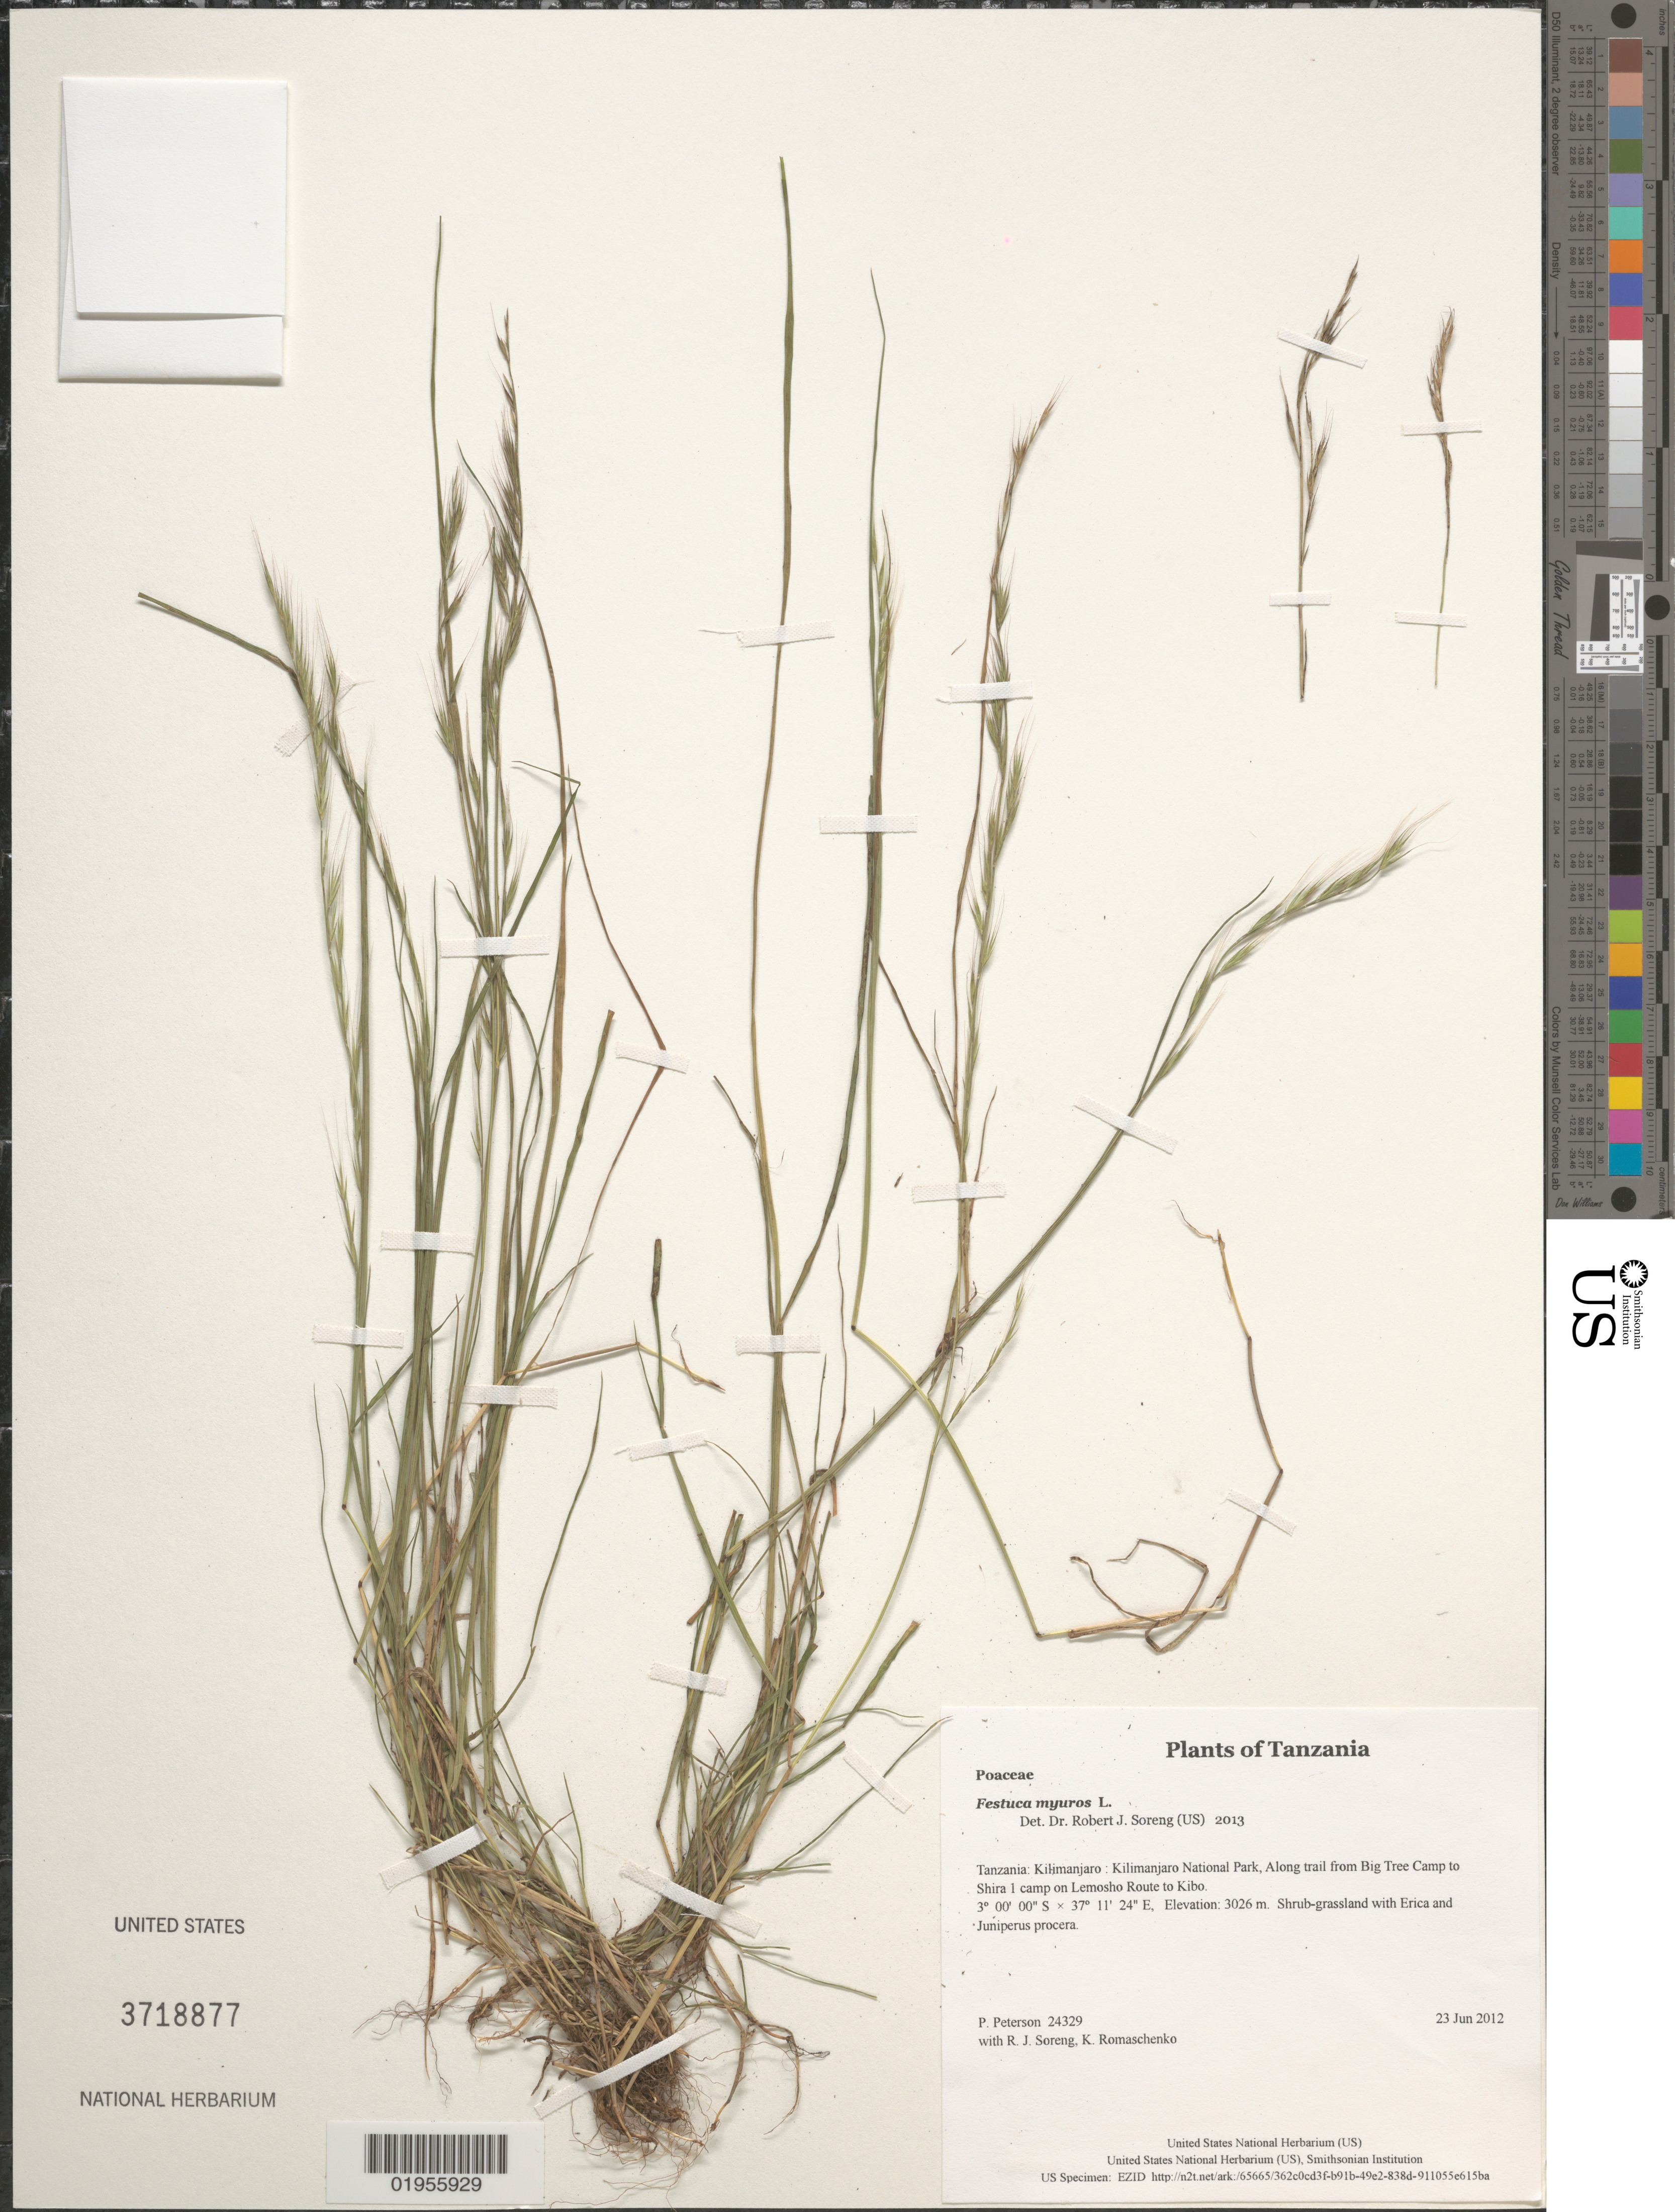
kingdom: Plantae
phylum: Tracheophyta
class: Liliopsida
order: Poales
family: Poaceae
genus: Festuca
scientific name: Festuca myuros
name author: L.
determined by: Soreng, Robert J., Research Associate (BOT), Smithsonian Institution - National Museum of Natural History (UNITED STATES)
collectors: P. M. Peterson, R. J. Soreng & K. Romaschenko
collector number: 24329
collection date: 2012-06-23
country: Tanzania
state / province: Kilimanjaro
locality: Kilimanjaro National Park, Along trail from Big Tree Camp to Shira 1 camp on Lemosho Route to Kibo.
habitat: Shrub-grassland with Erica and Juniperus procera.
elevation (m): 3026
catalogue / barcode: US 3718877